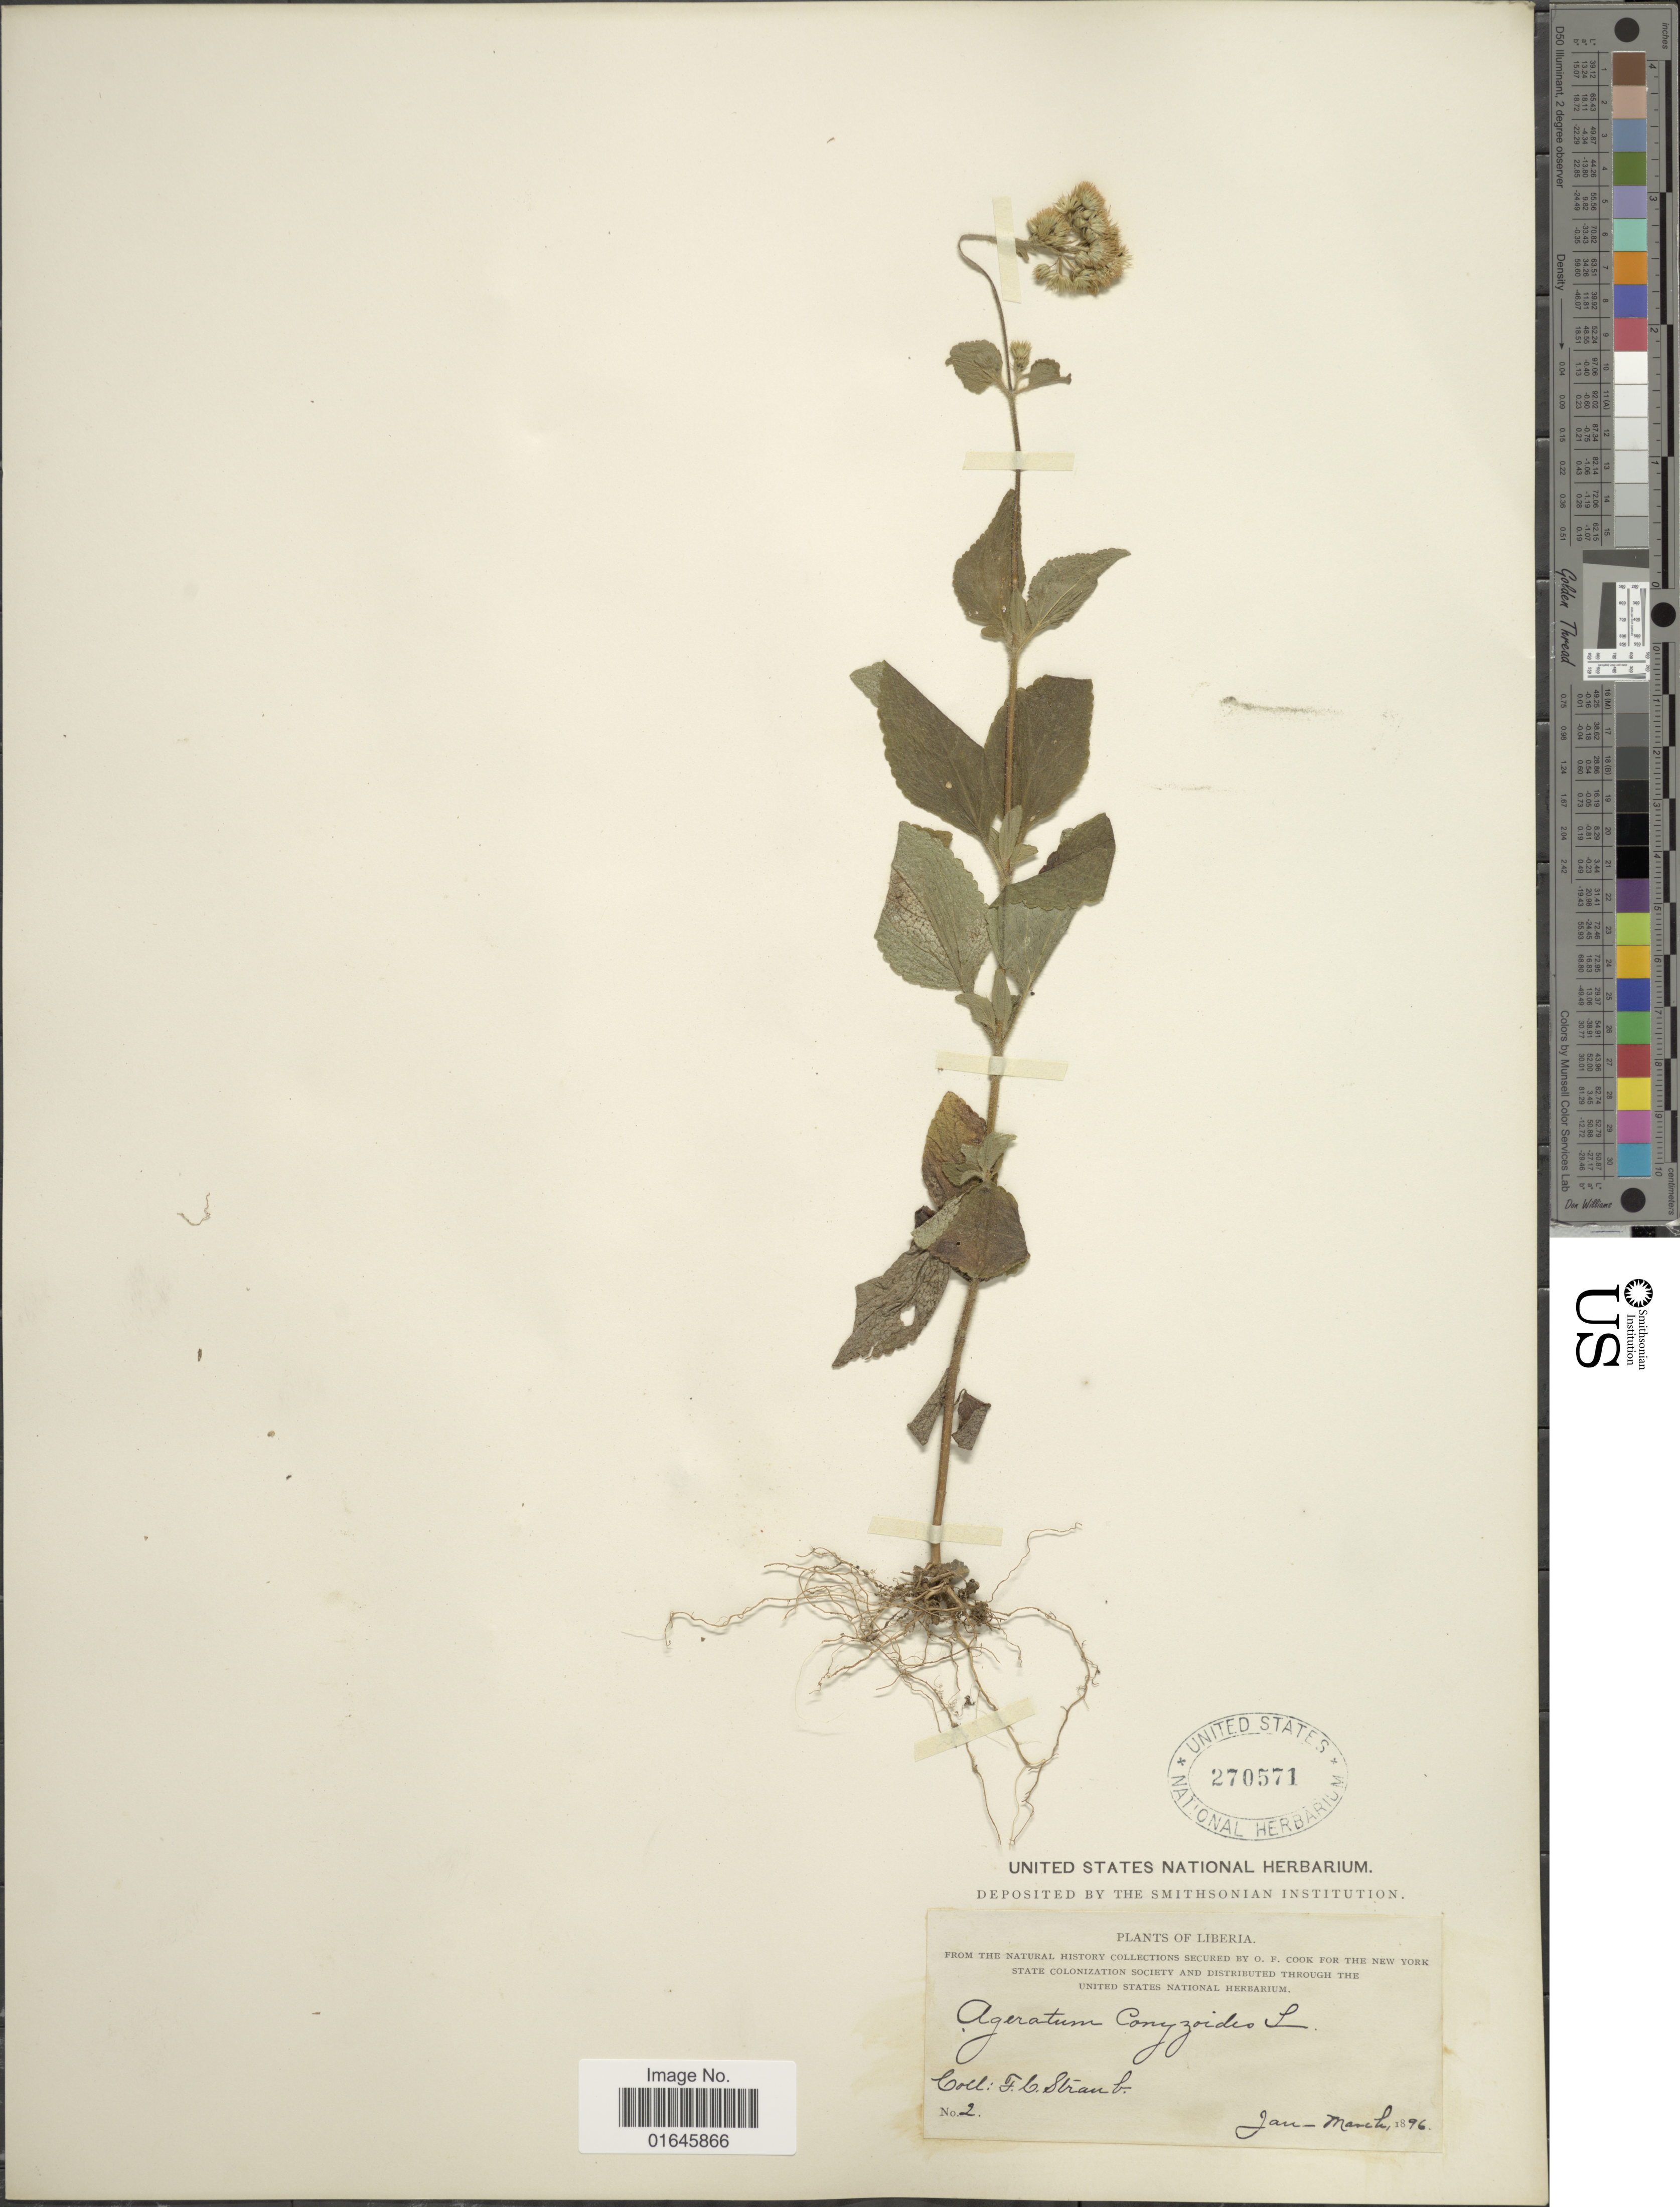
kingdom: Plantae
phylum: Tracheophyta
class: Magnoliopsida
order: Asterales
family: Asteraceae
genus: Ageratum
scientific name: Ageratum conyzoides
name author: L.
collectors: F. Straub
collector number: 2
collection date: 1896-01/1896-03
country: Liberia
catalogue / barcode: US 270571